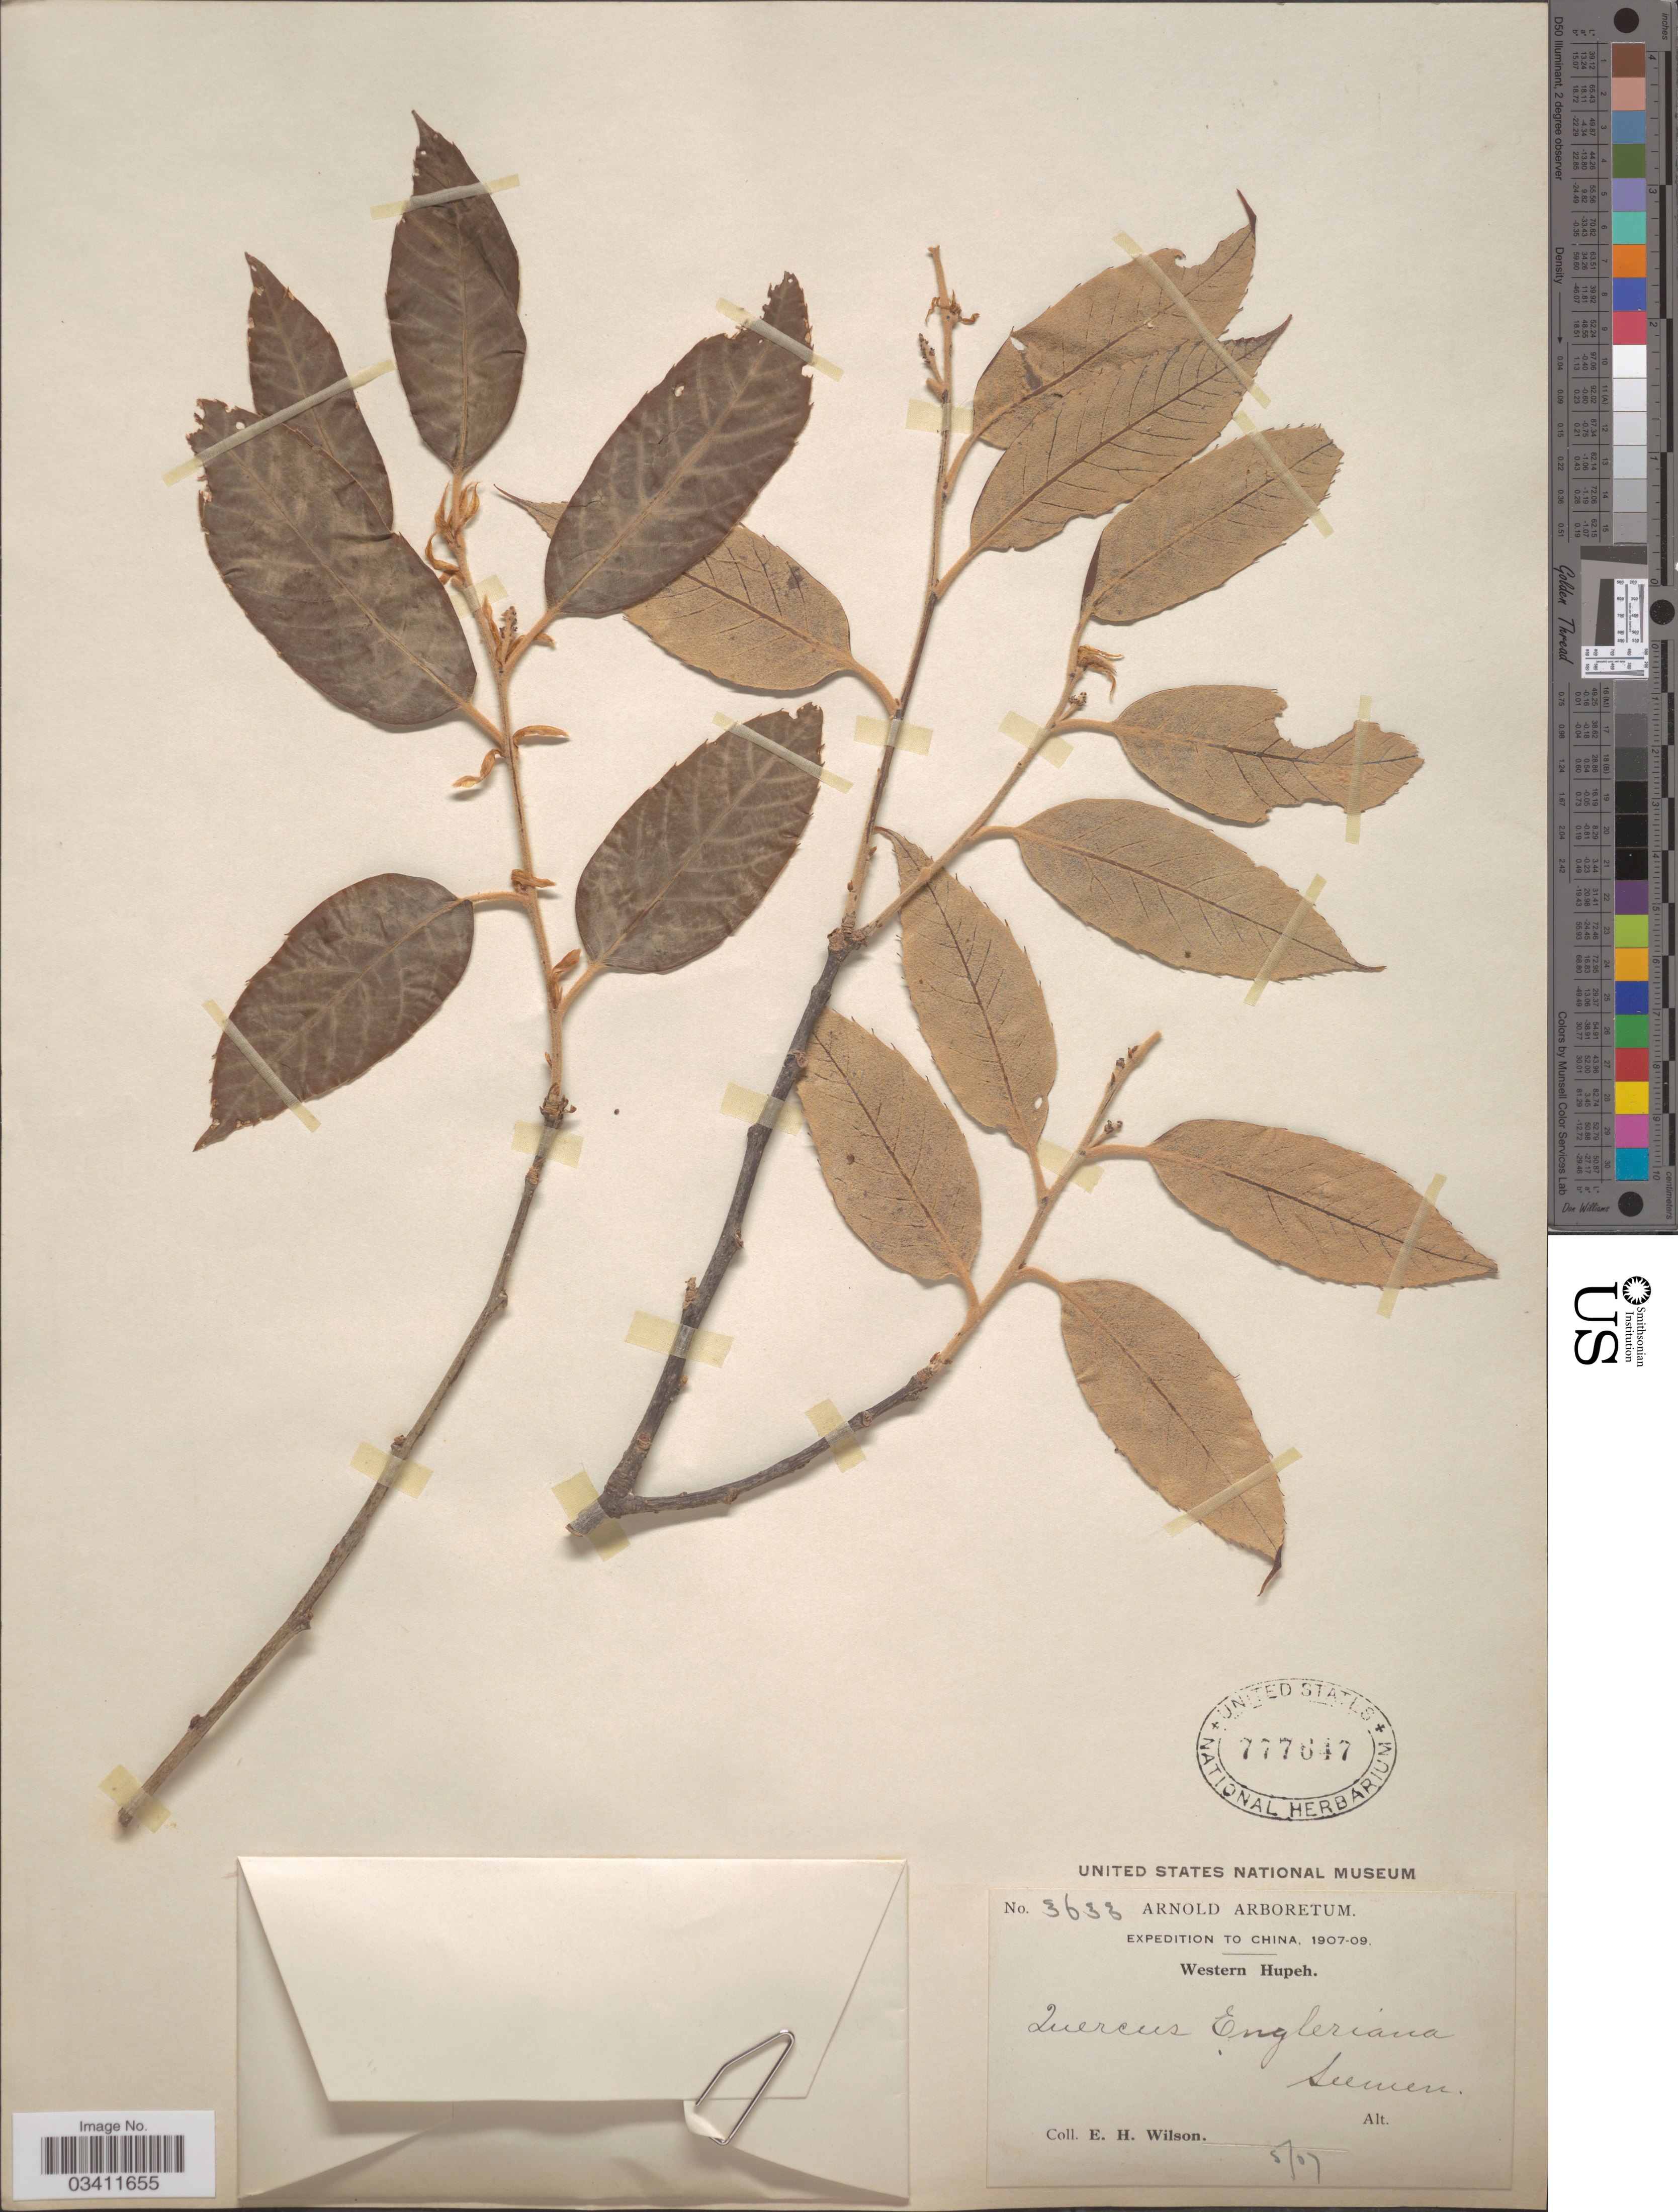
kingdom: Plantae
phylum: Tracheophyta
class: Magnoliopsida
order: Fagales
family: Fagaceae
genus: Quercus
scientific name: Quercus engleriana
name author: Seemen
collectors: E. Wilson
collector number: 3633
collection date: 1907-05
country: China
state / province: Hubei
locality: Western Hupeh.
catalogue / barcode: US 777647